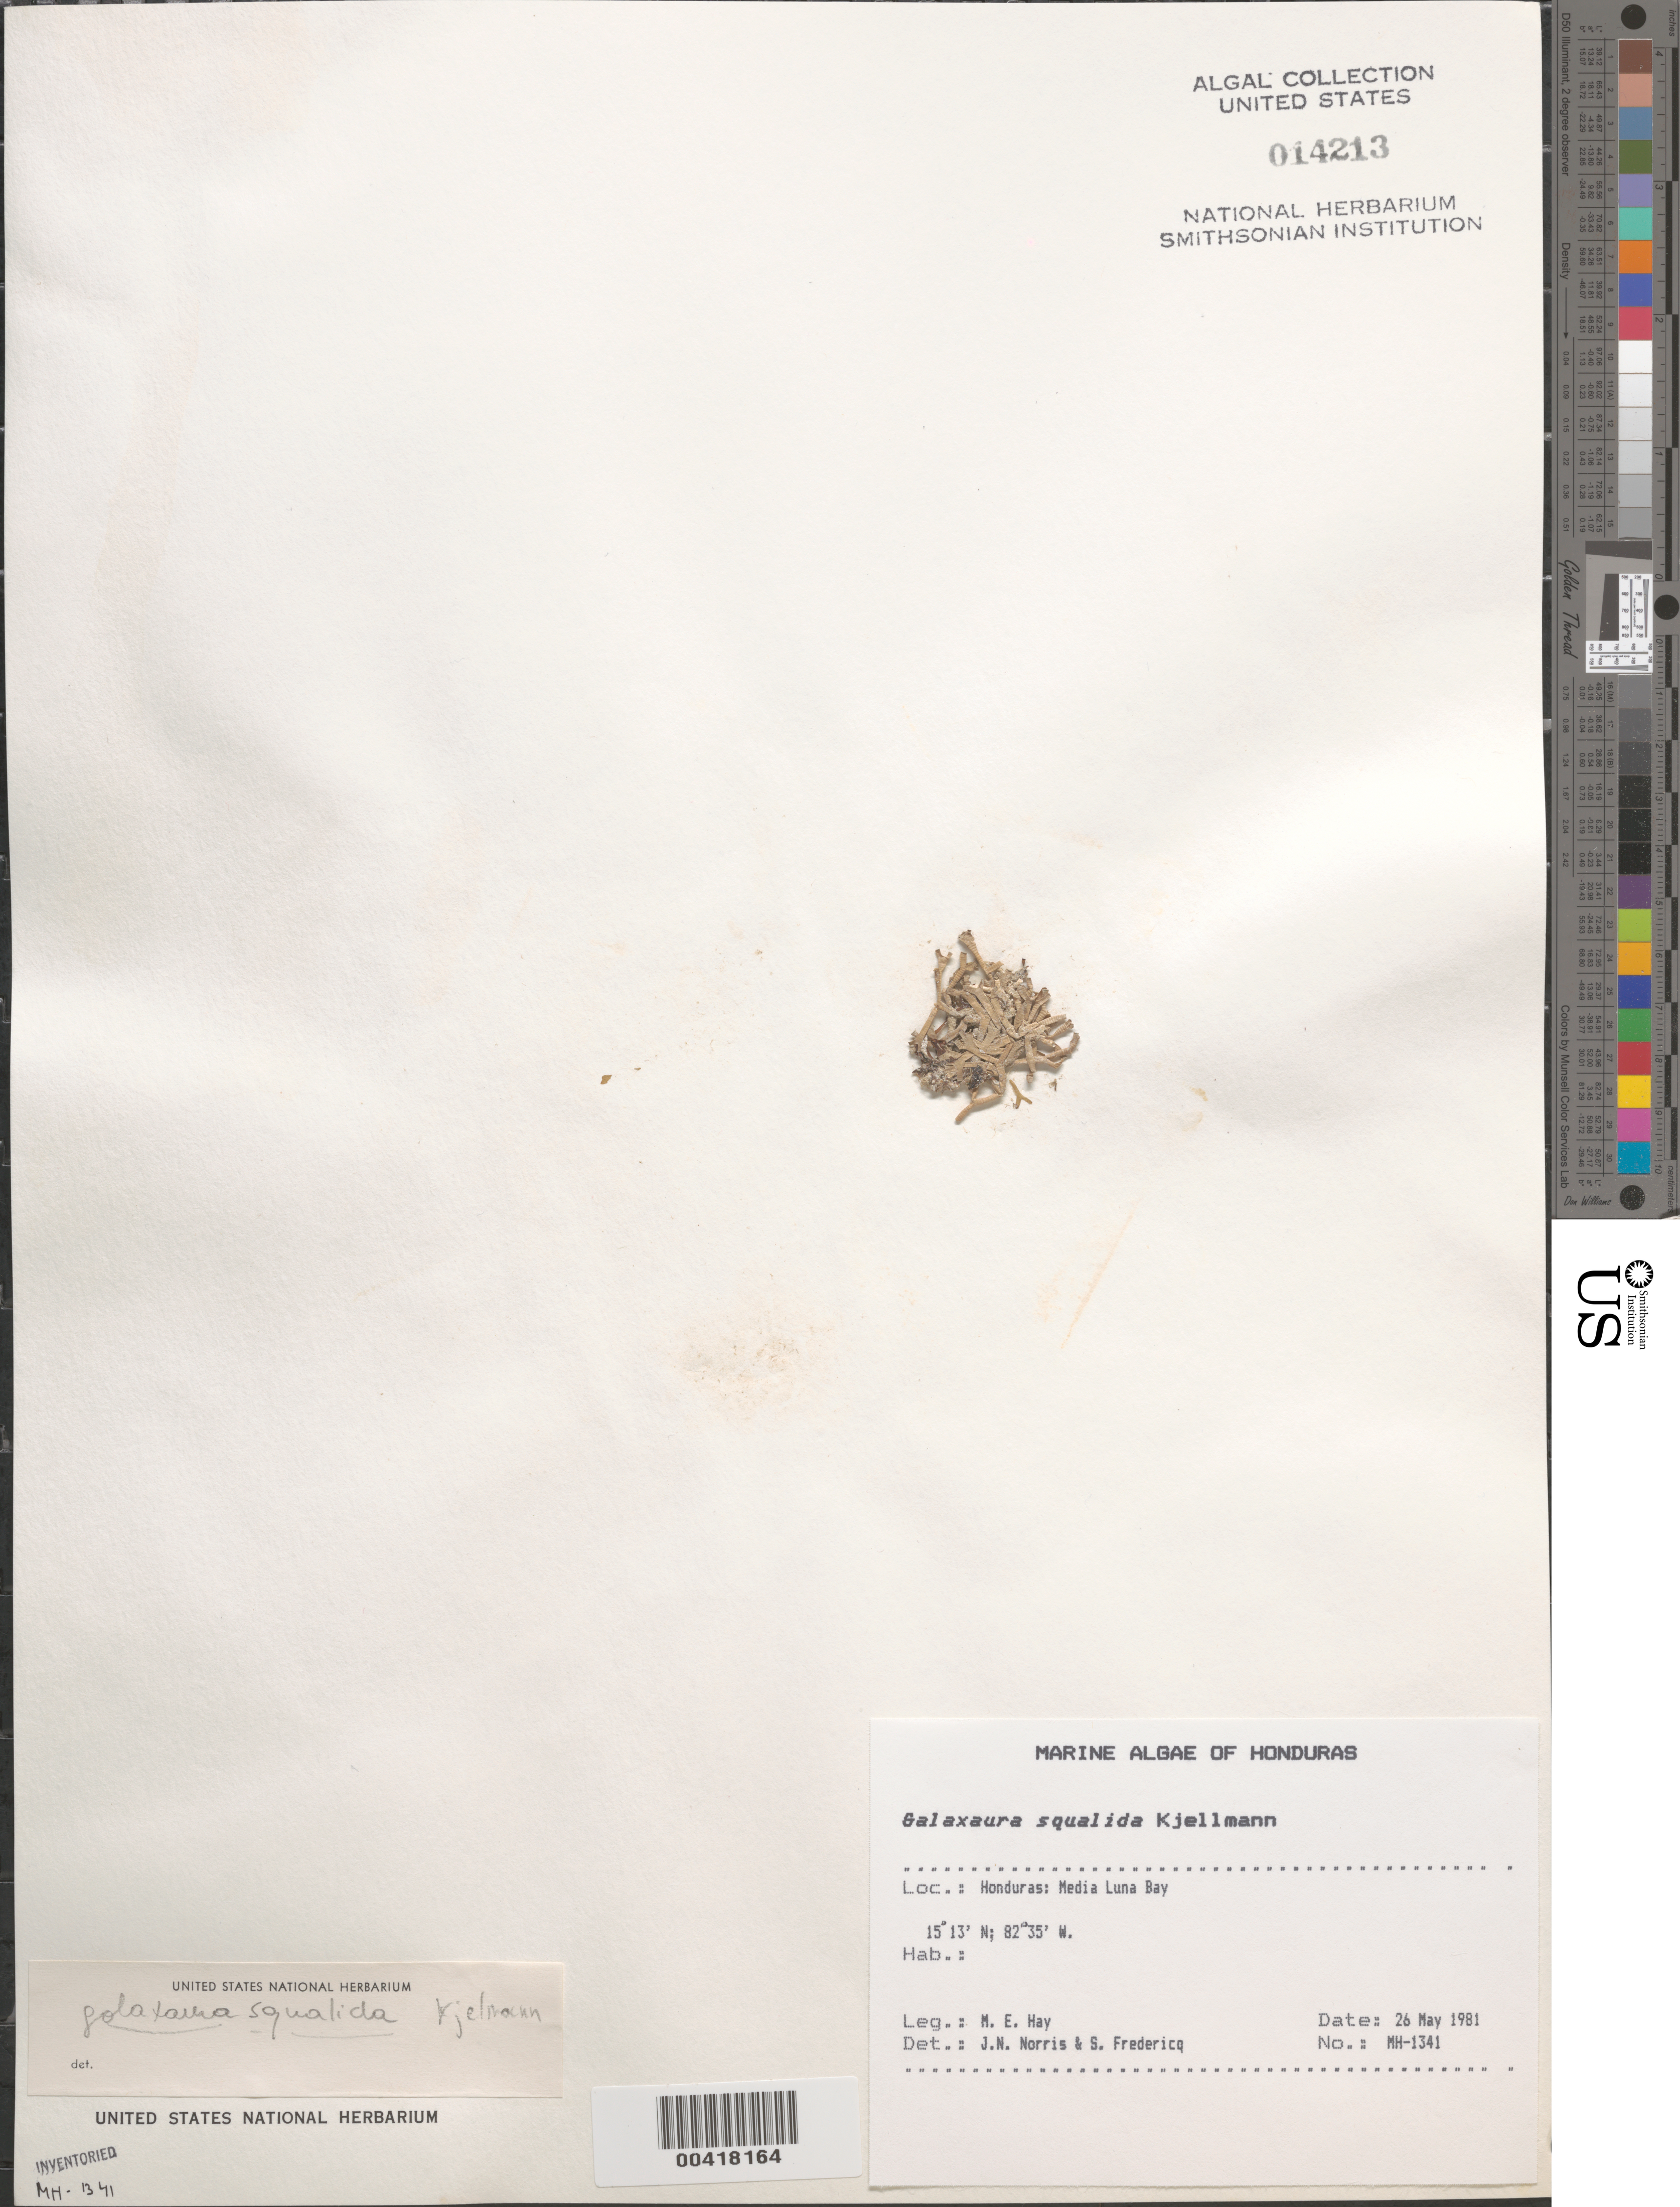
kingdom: Plantae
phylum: Rhodophyta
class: Florideophyceae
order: Nemaliales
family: Galaxauraceae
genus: Galaxaura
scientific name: Galaxaura rugosa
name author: (Ellis & Sol.) J.V.Lamouroux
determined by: Algae name updating Project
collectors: M. E. Hay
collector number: MEH-1341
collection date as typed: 26 May 1981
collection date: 1981-05-26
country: Honduras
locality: Media luna bay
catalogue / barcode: US 14213